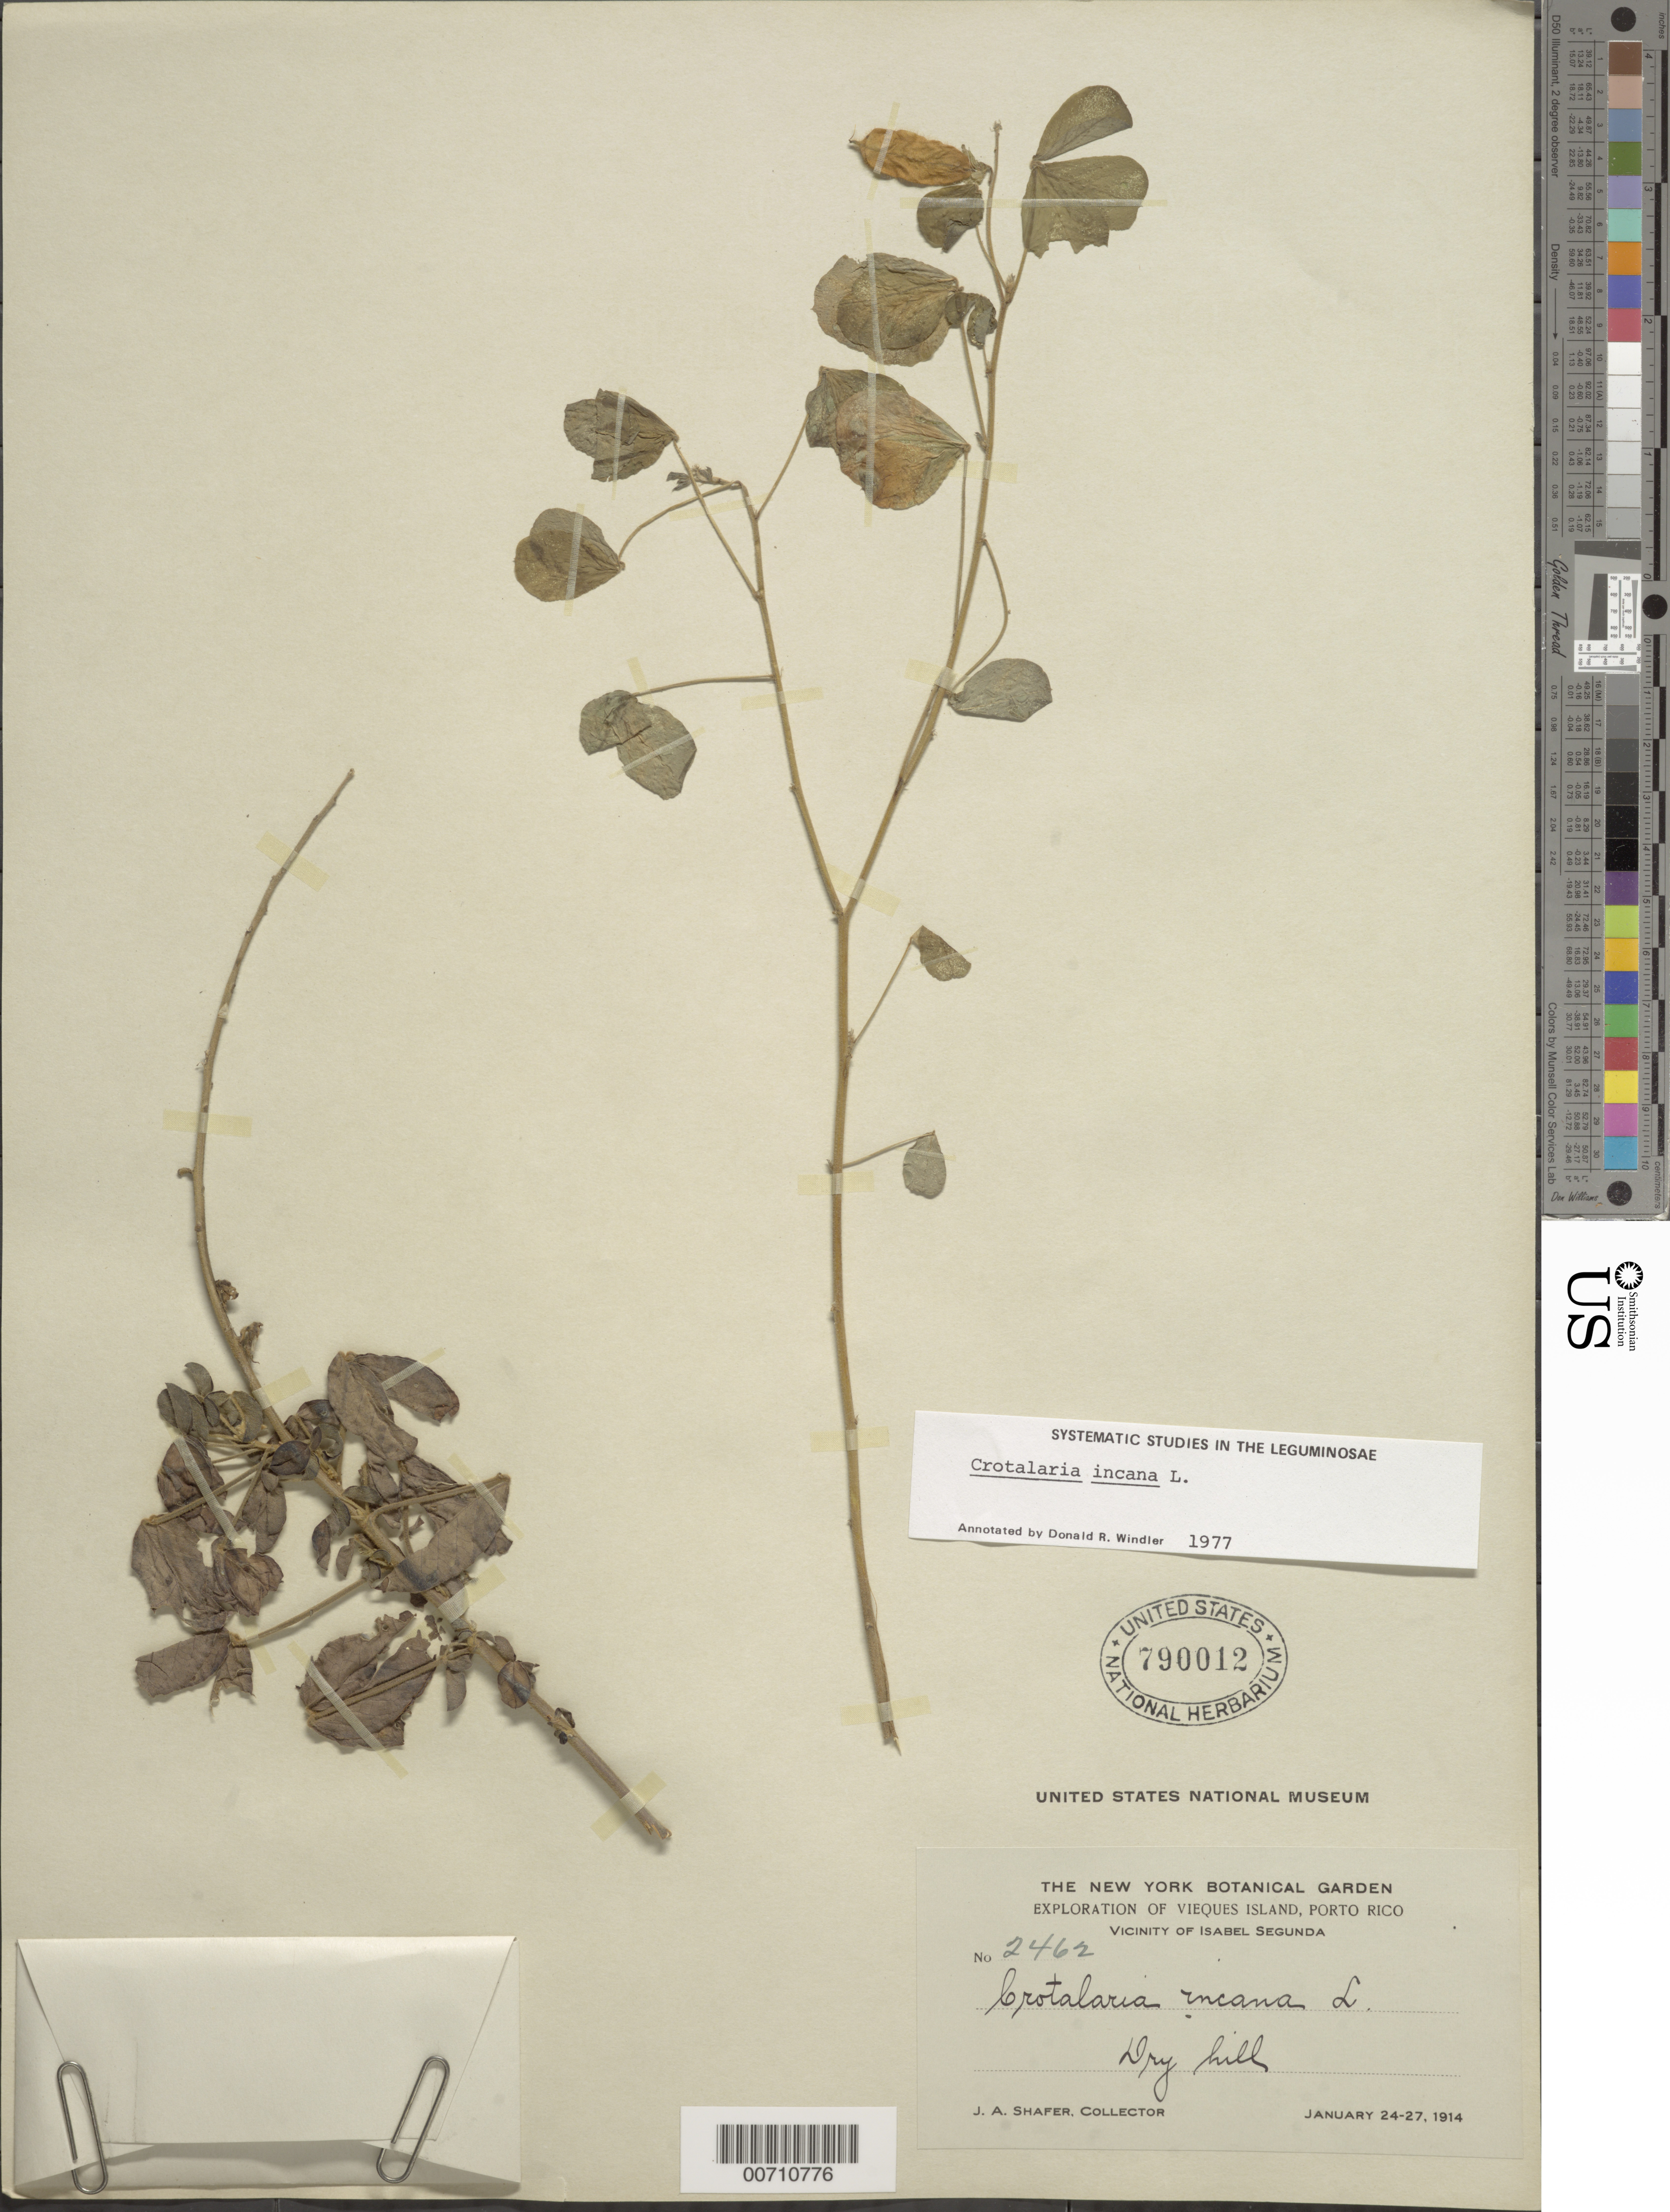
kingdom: Plantae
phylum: Tracheophyta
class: Magnoliopsida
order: Fabales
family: Fabaceae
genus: Crotalaria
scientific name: Crotalaria incana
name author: L.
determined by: Windler, D. R.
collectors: J. A. Shafer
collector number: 2462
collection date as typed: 24 Jan 1914 to 27 Jan 1914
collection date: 1914-01-24/1914-01-27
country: Puerto Rico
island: Vieques Island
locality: Isabel Segunda, vic of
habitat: Dry hill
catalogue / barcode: US 790012